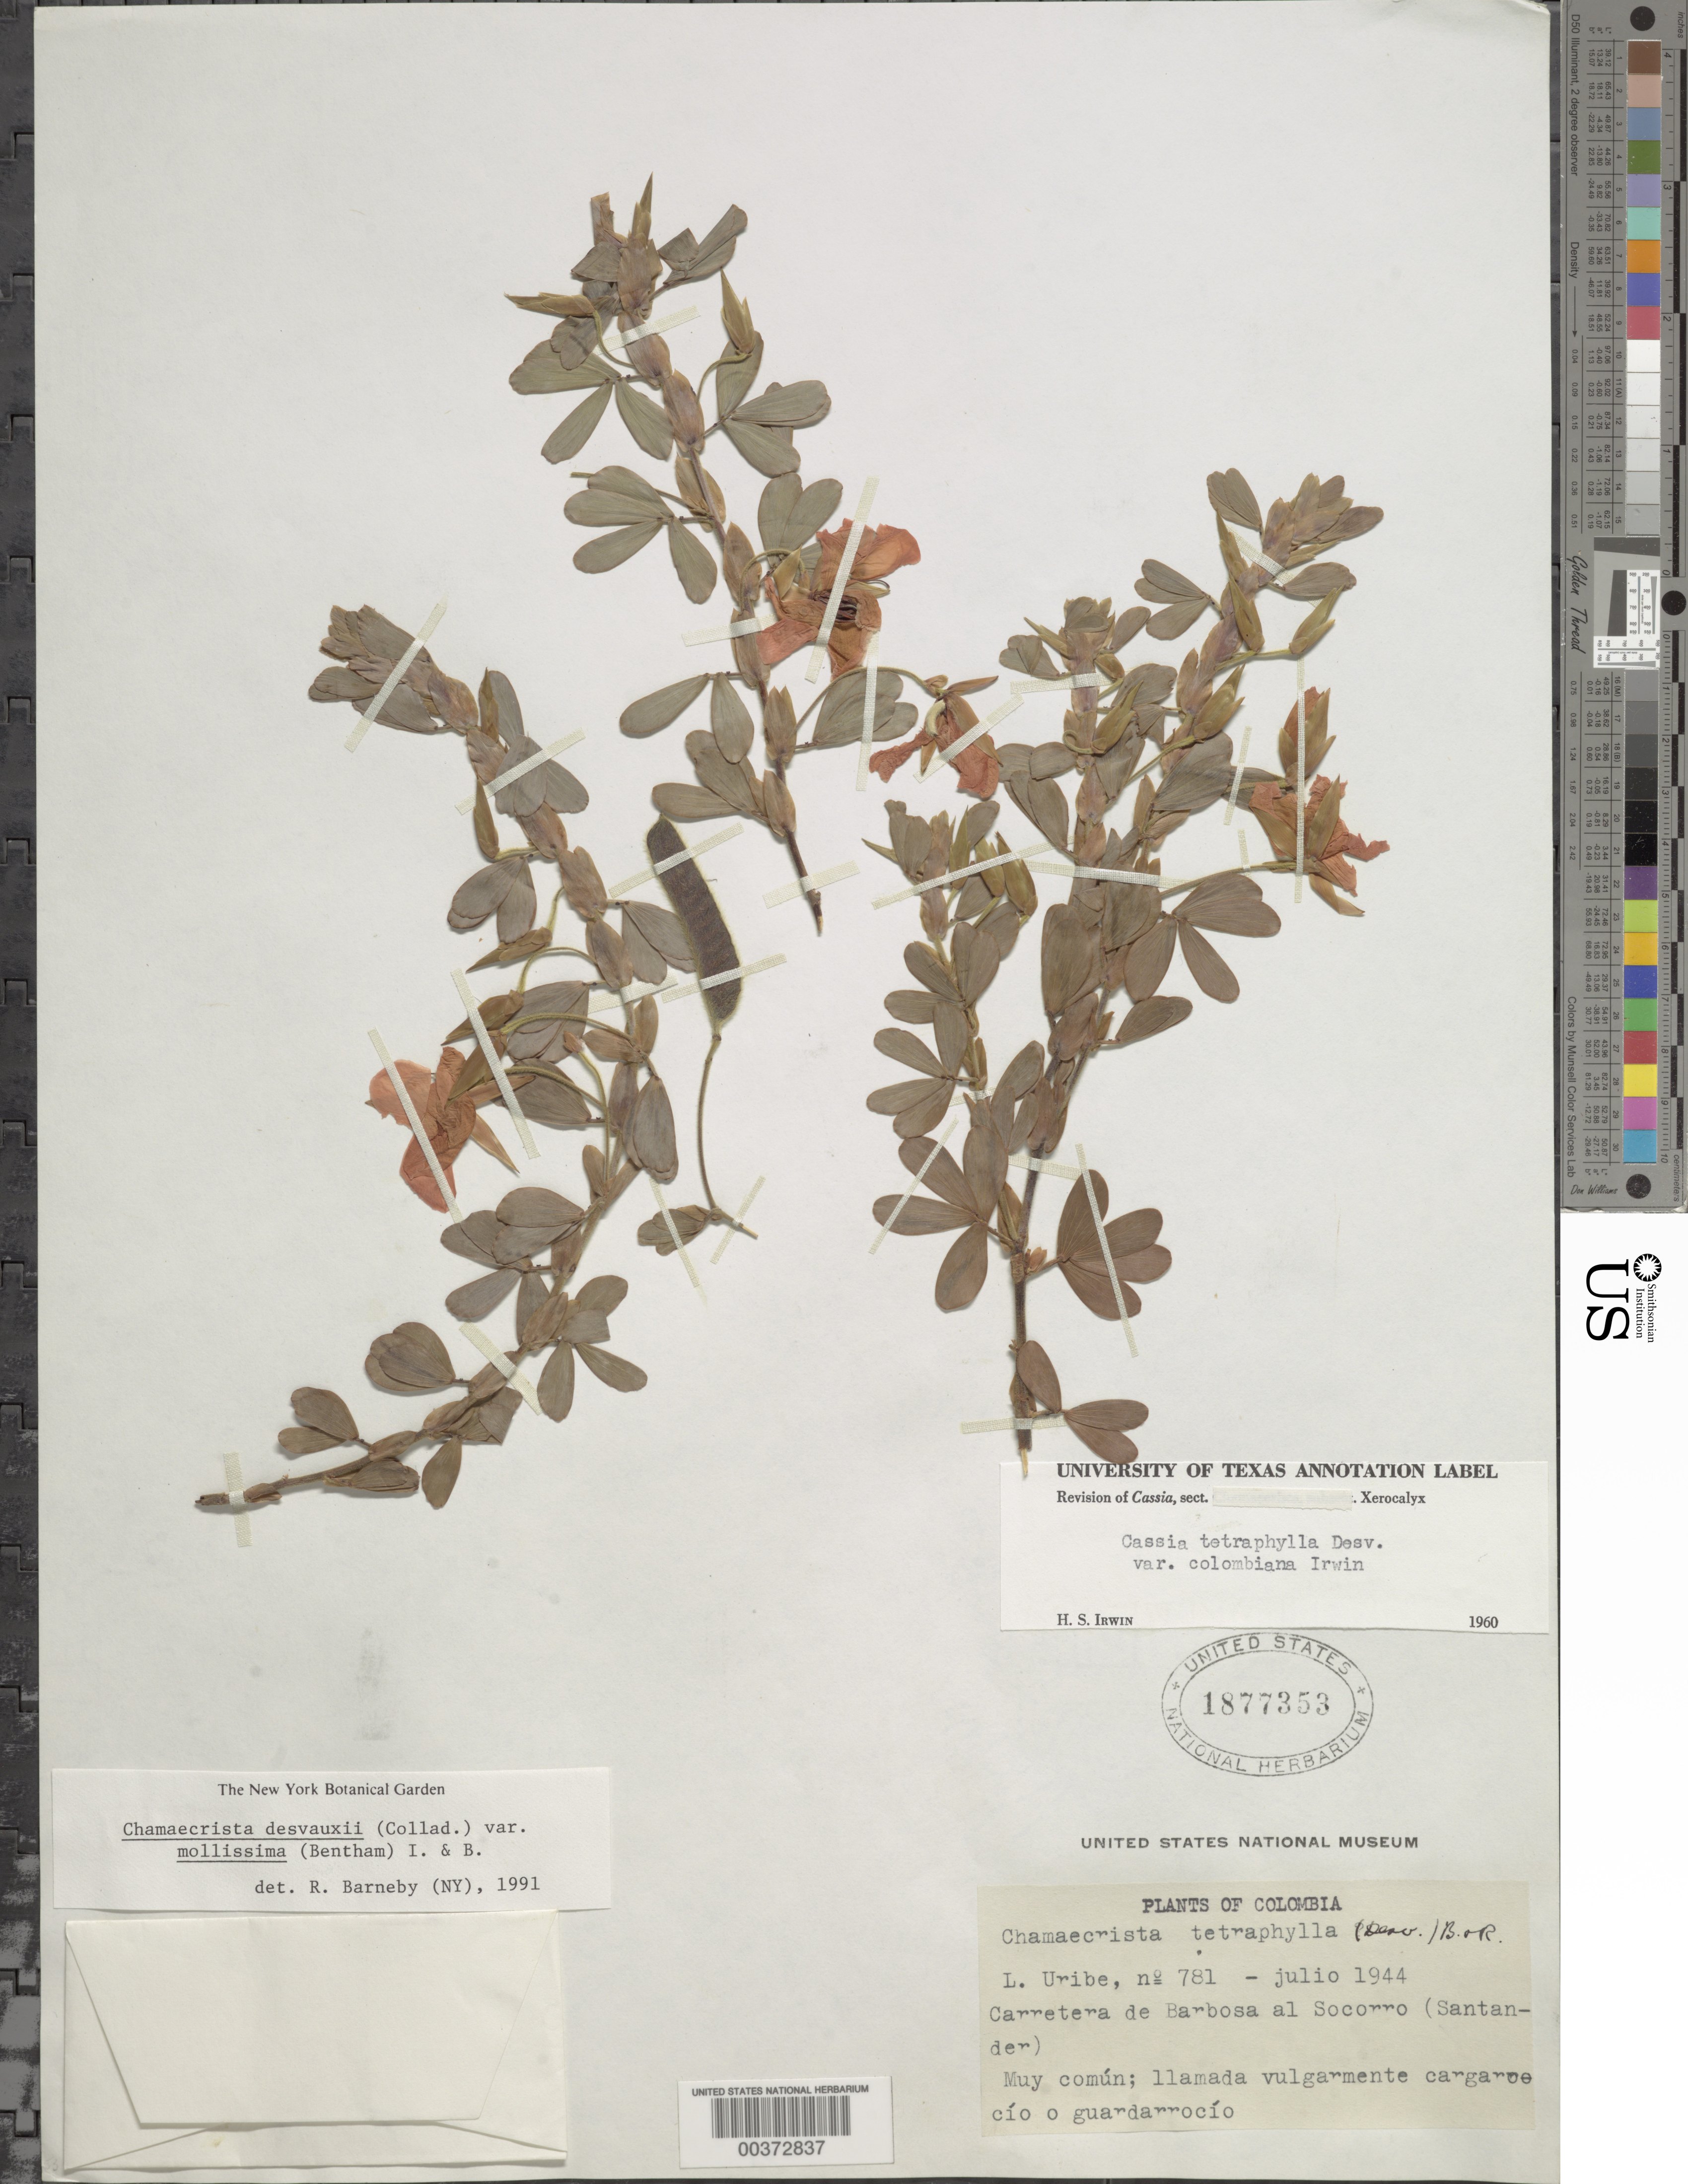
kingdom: Plantae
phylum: Tracheophyta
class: Magnoliopsida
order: Fabales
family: Fabaceae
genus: Chamaecrista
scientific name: Chamaecrista desvauxii var. mollissima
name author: (Benth.) H.S. Irwin & Barneby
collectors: L. Uribe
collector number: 781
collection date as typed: Jul 1944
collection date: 1944-07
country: Colombia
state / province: Santander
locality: Carretera de Barbosa al Socorro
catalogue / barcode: US 1877353